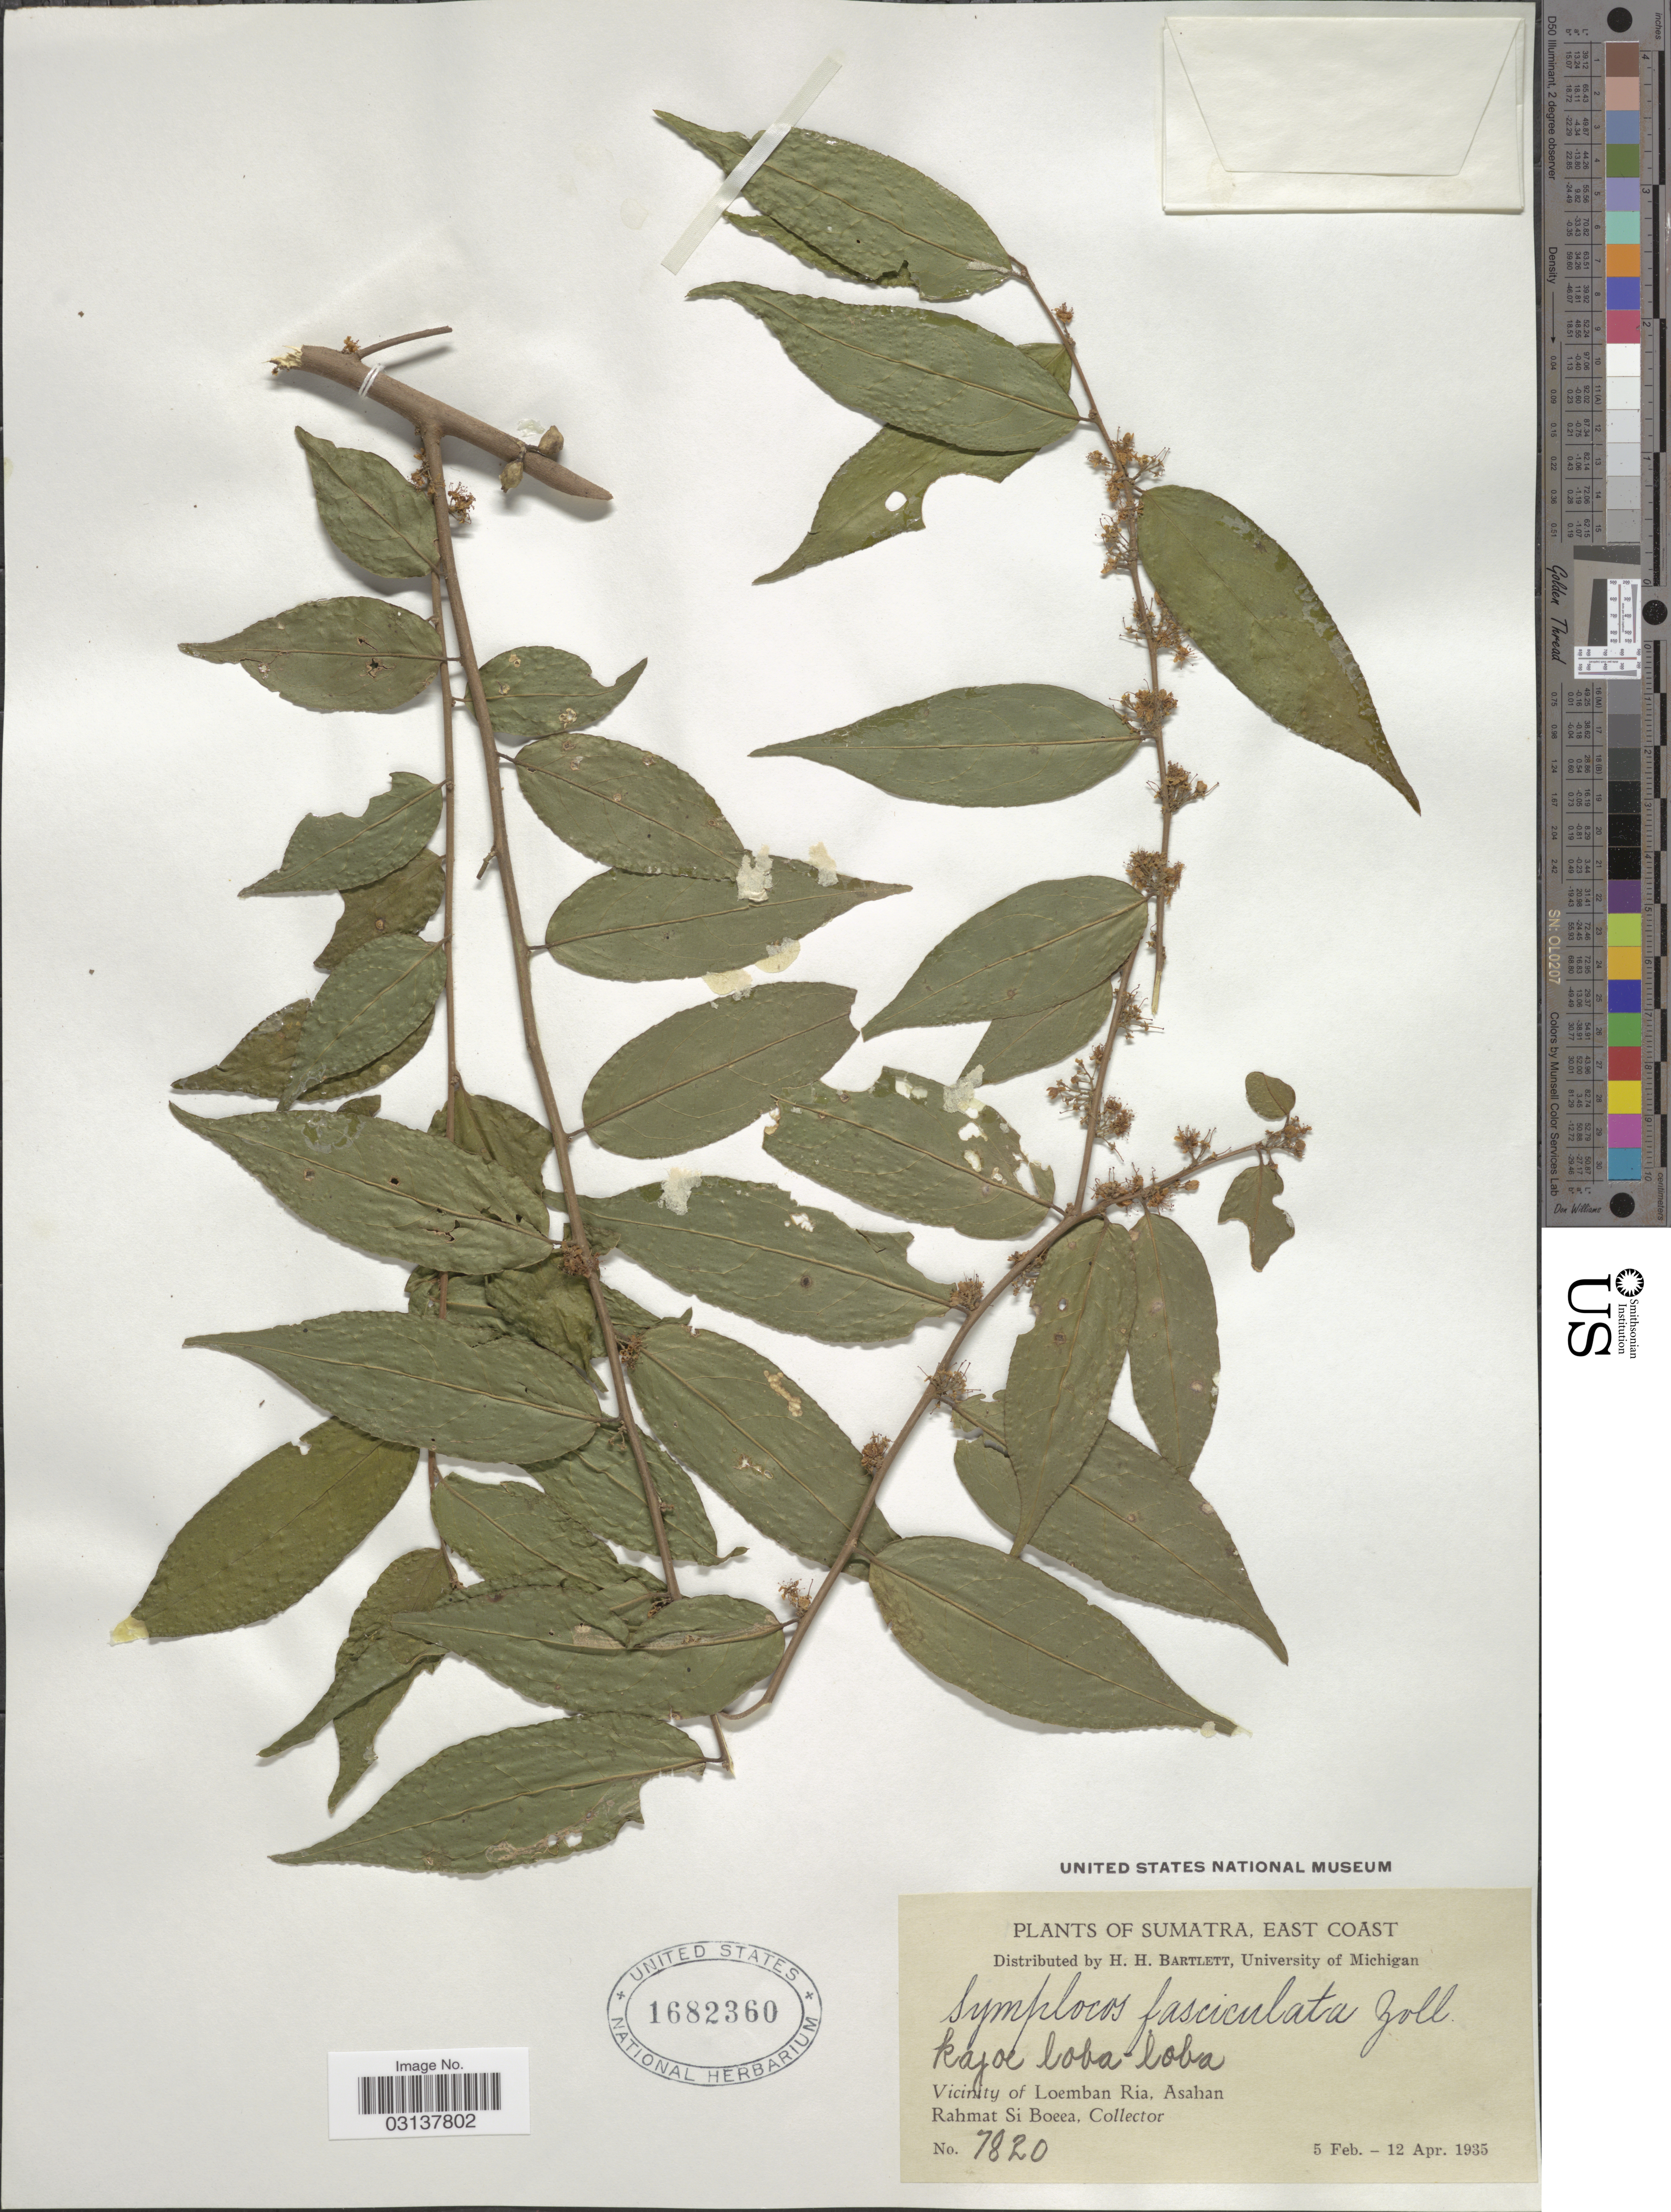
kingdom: Plantae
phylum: Tracheophyta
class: Magnoliopsida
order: Ericales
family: Symplocaceae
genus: Symplocos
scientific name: Symplocos fasciculata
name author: Zoll.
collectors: Rahmat Si Boeea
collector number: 7820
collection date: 1935-02-05/1935-04-12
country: Indonesia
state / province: Sumatra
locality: Sumatra, East Coast. Vicinity of Loemban Ria, Asahan.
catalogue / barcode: US 1682360